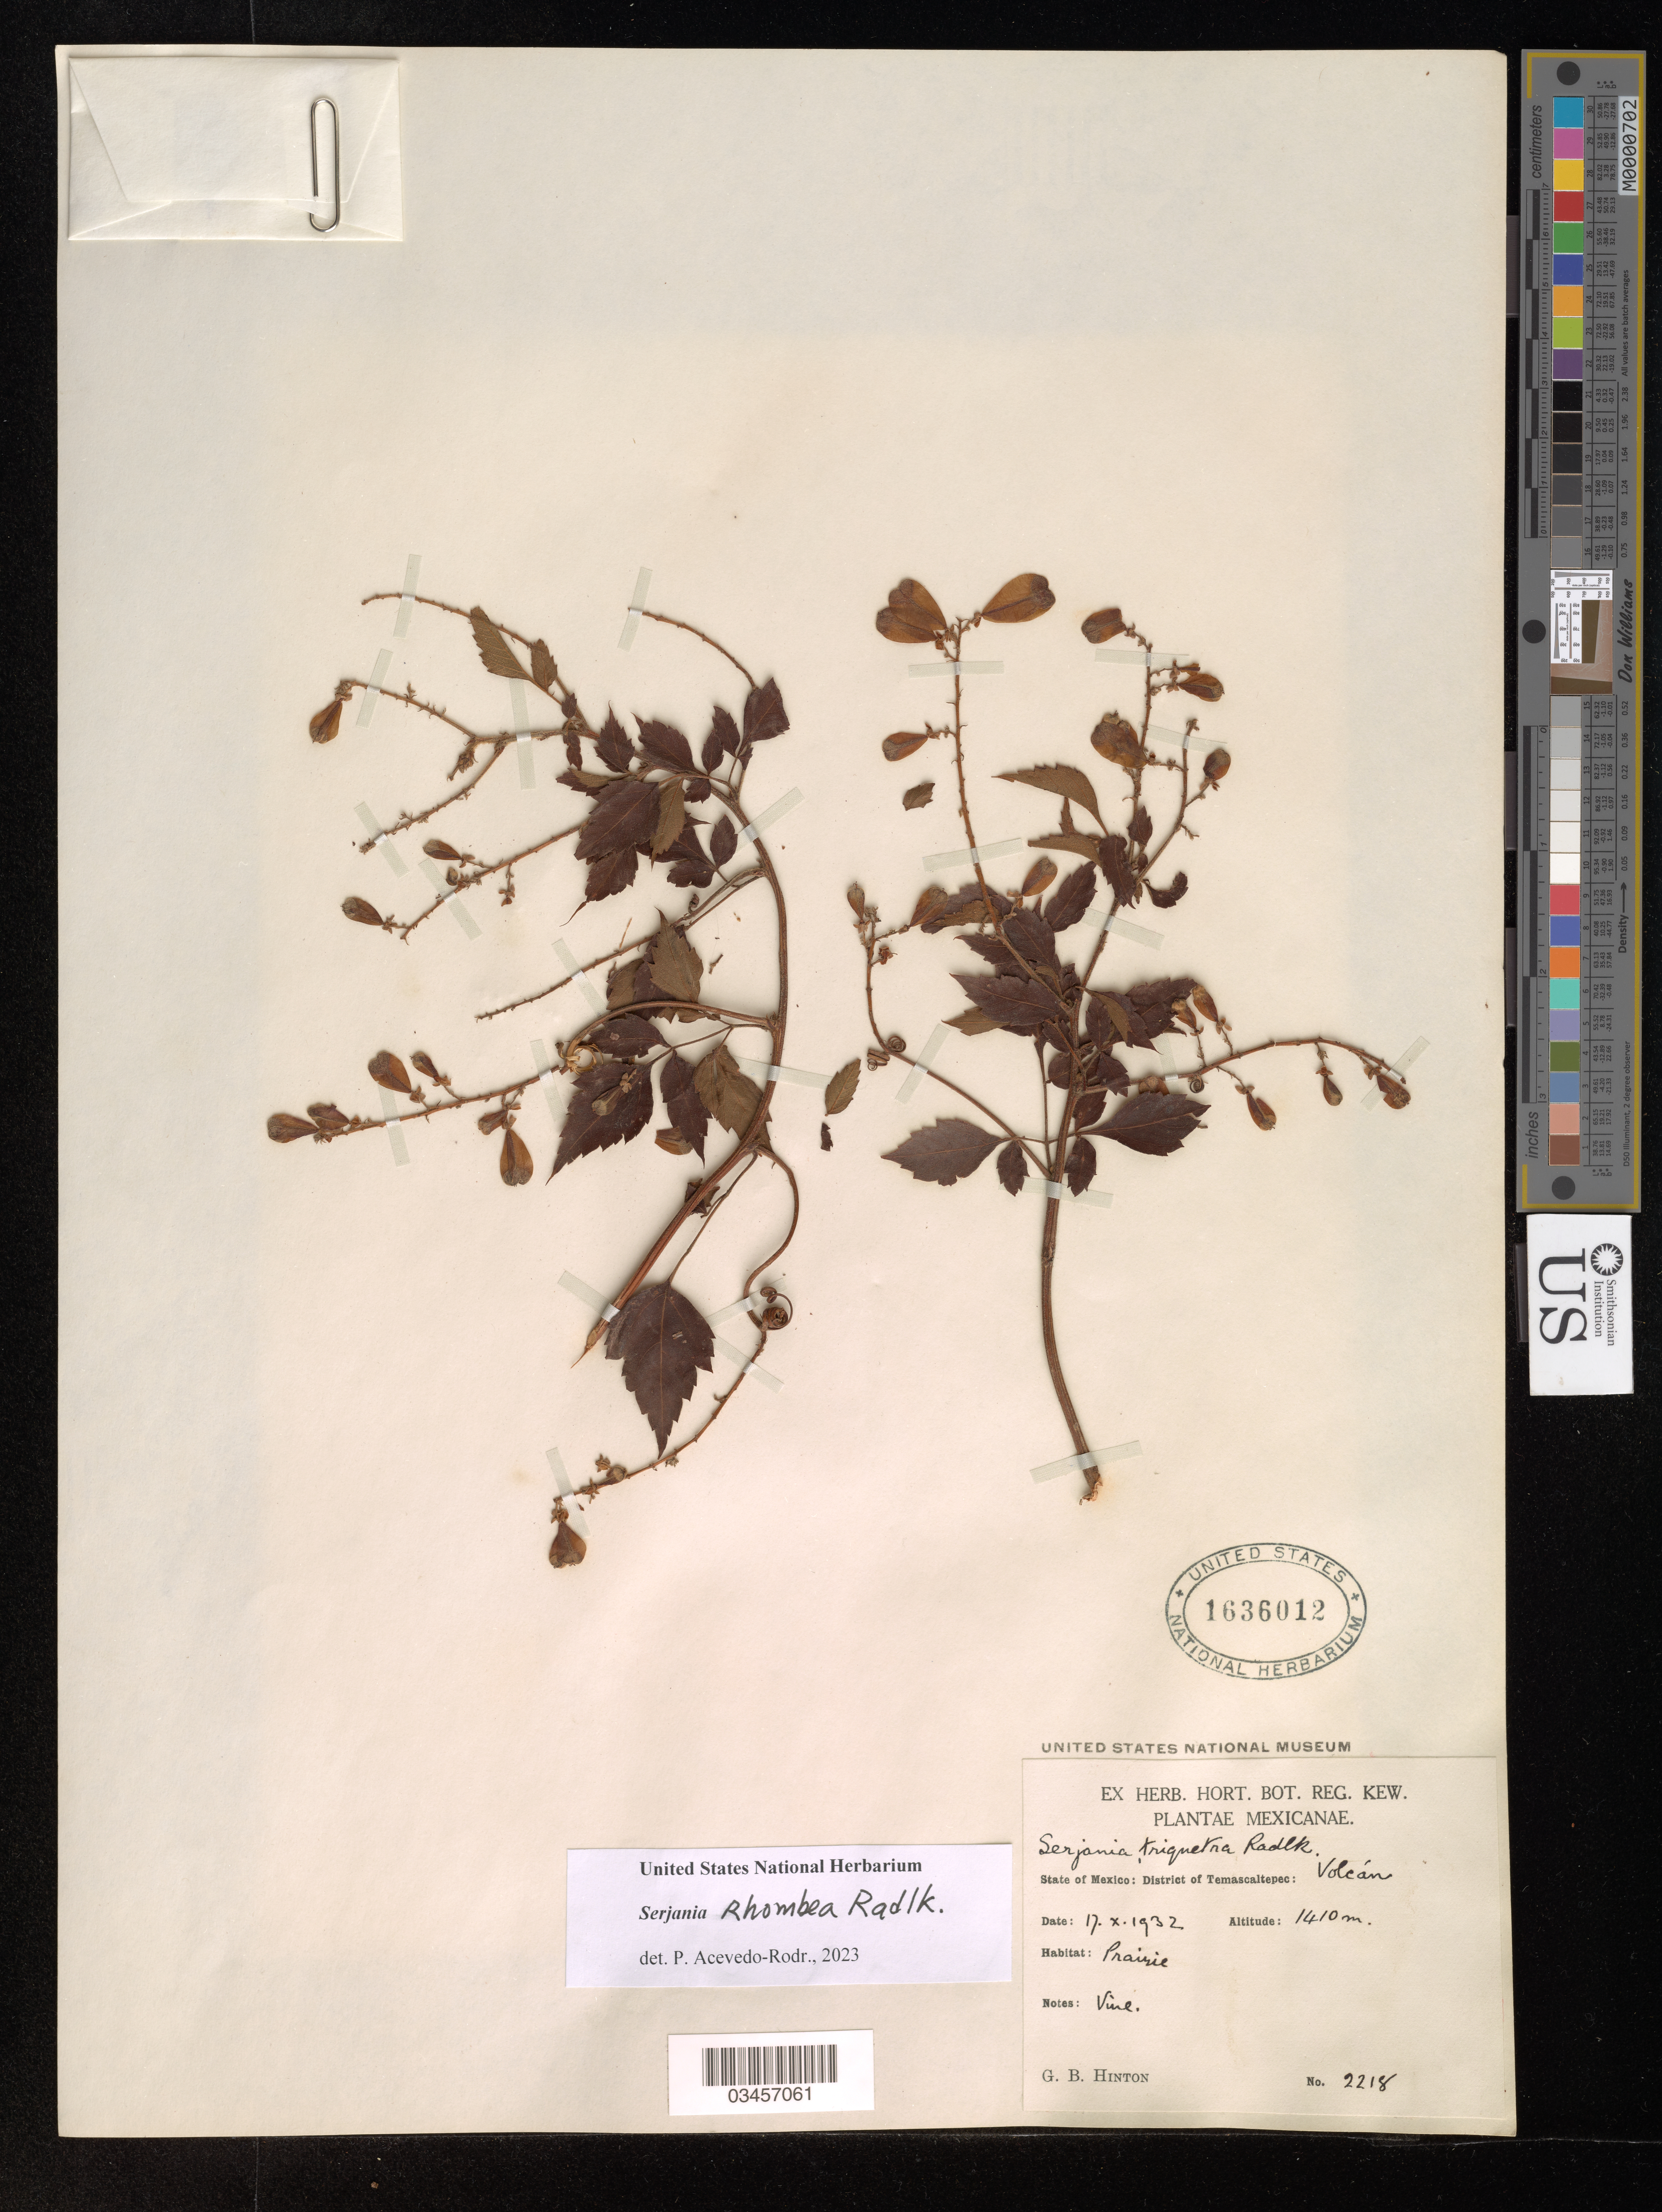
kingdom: Plantae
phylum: Tracheophyta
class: Magnoliopsida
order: Sapindales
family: Sapindaceae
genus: Serjania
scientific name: Serjania rhombea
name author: Radlk.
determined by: Acevedo-Rodriguez, P., (US), Smithsonian Institution - National Museum of Natural History (UNITED STATES)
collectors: G. B. Hinton et al.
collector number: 2218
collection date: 1932-10-17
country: Mexico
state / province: Mexico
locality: Temascaltepec. Volcán.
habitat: Prairie.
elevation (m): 1410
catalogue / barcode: US 1636012